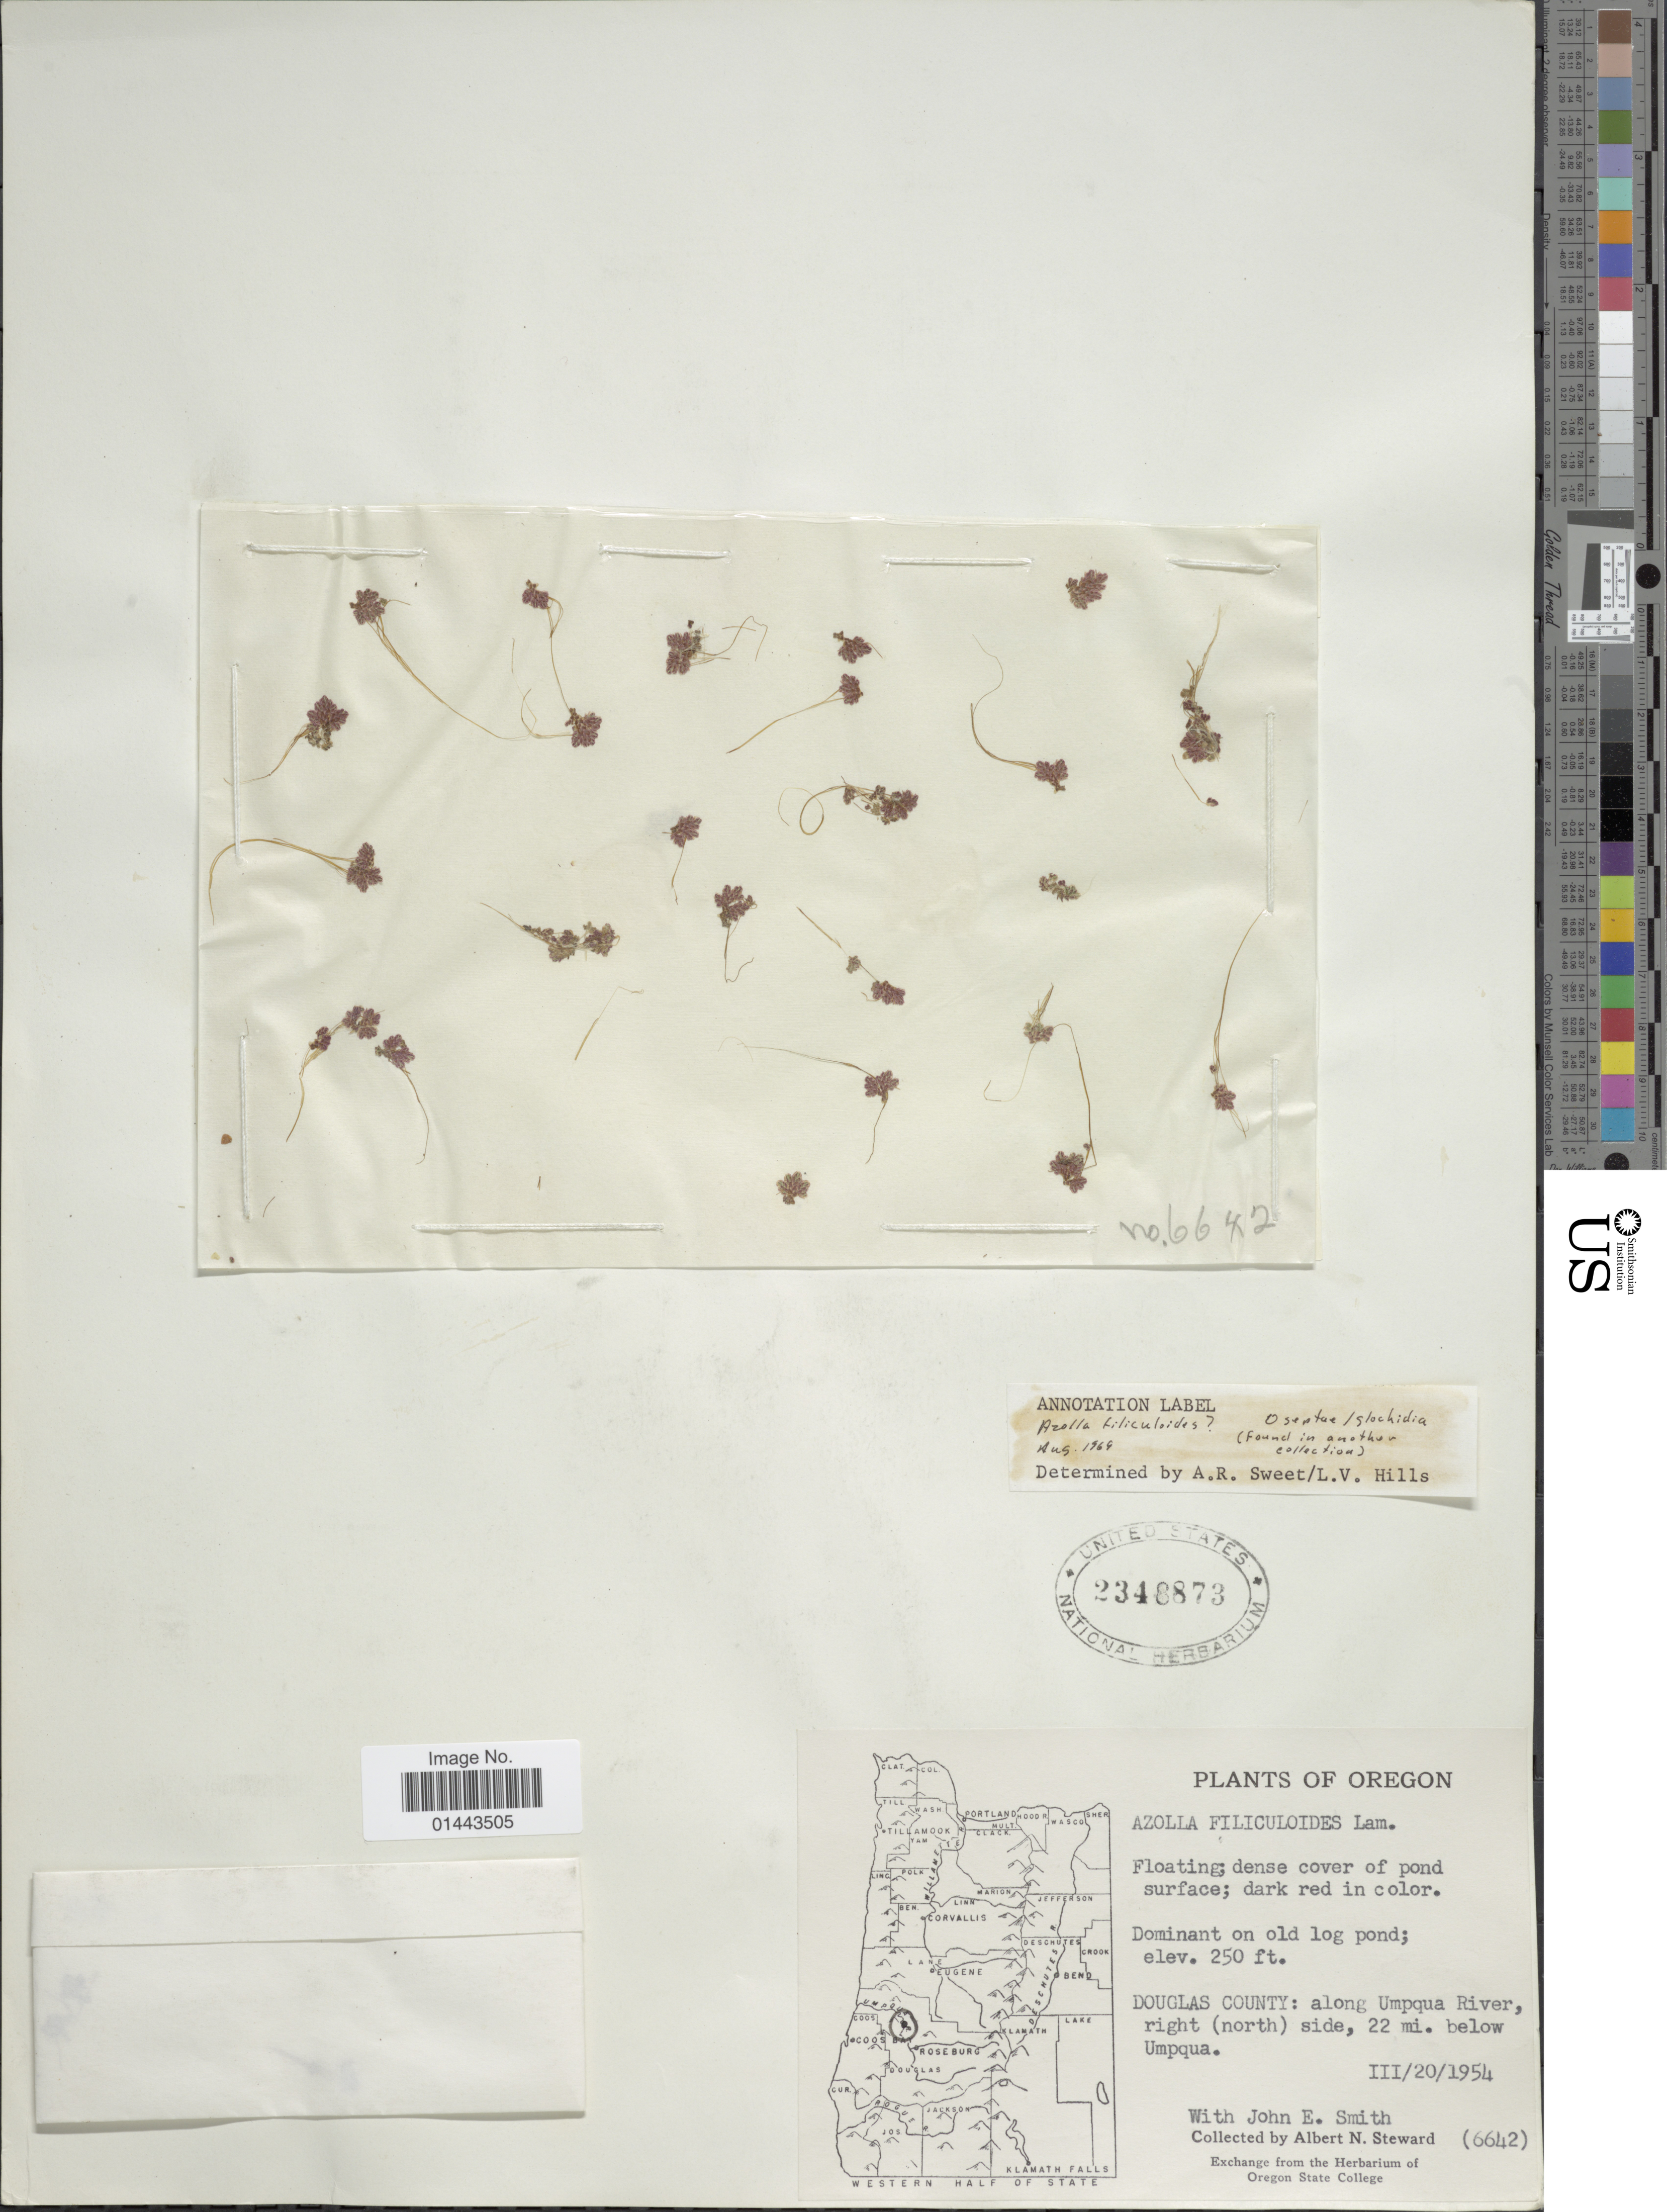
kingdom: Plantae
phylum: Tracheophyta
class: Polypodiopsida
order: Salviniales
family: Salviniaceae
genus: Azolla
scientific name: Azolla filiculoides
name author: Lam.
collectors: A. N. Steward & J. Smith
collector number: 6642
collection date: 1954-03-20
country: United States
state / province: Oregon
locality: Floating; dense cover of pond surfac. Dominant on old log pond. Douglas County: along Umpqua River, right 9north) sie, 22 mi. below Umpqua.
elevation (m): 76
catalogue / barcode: US 2348873